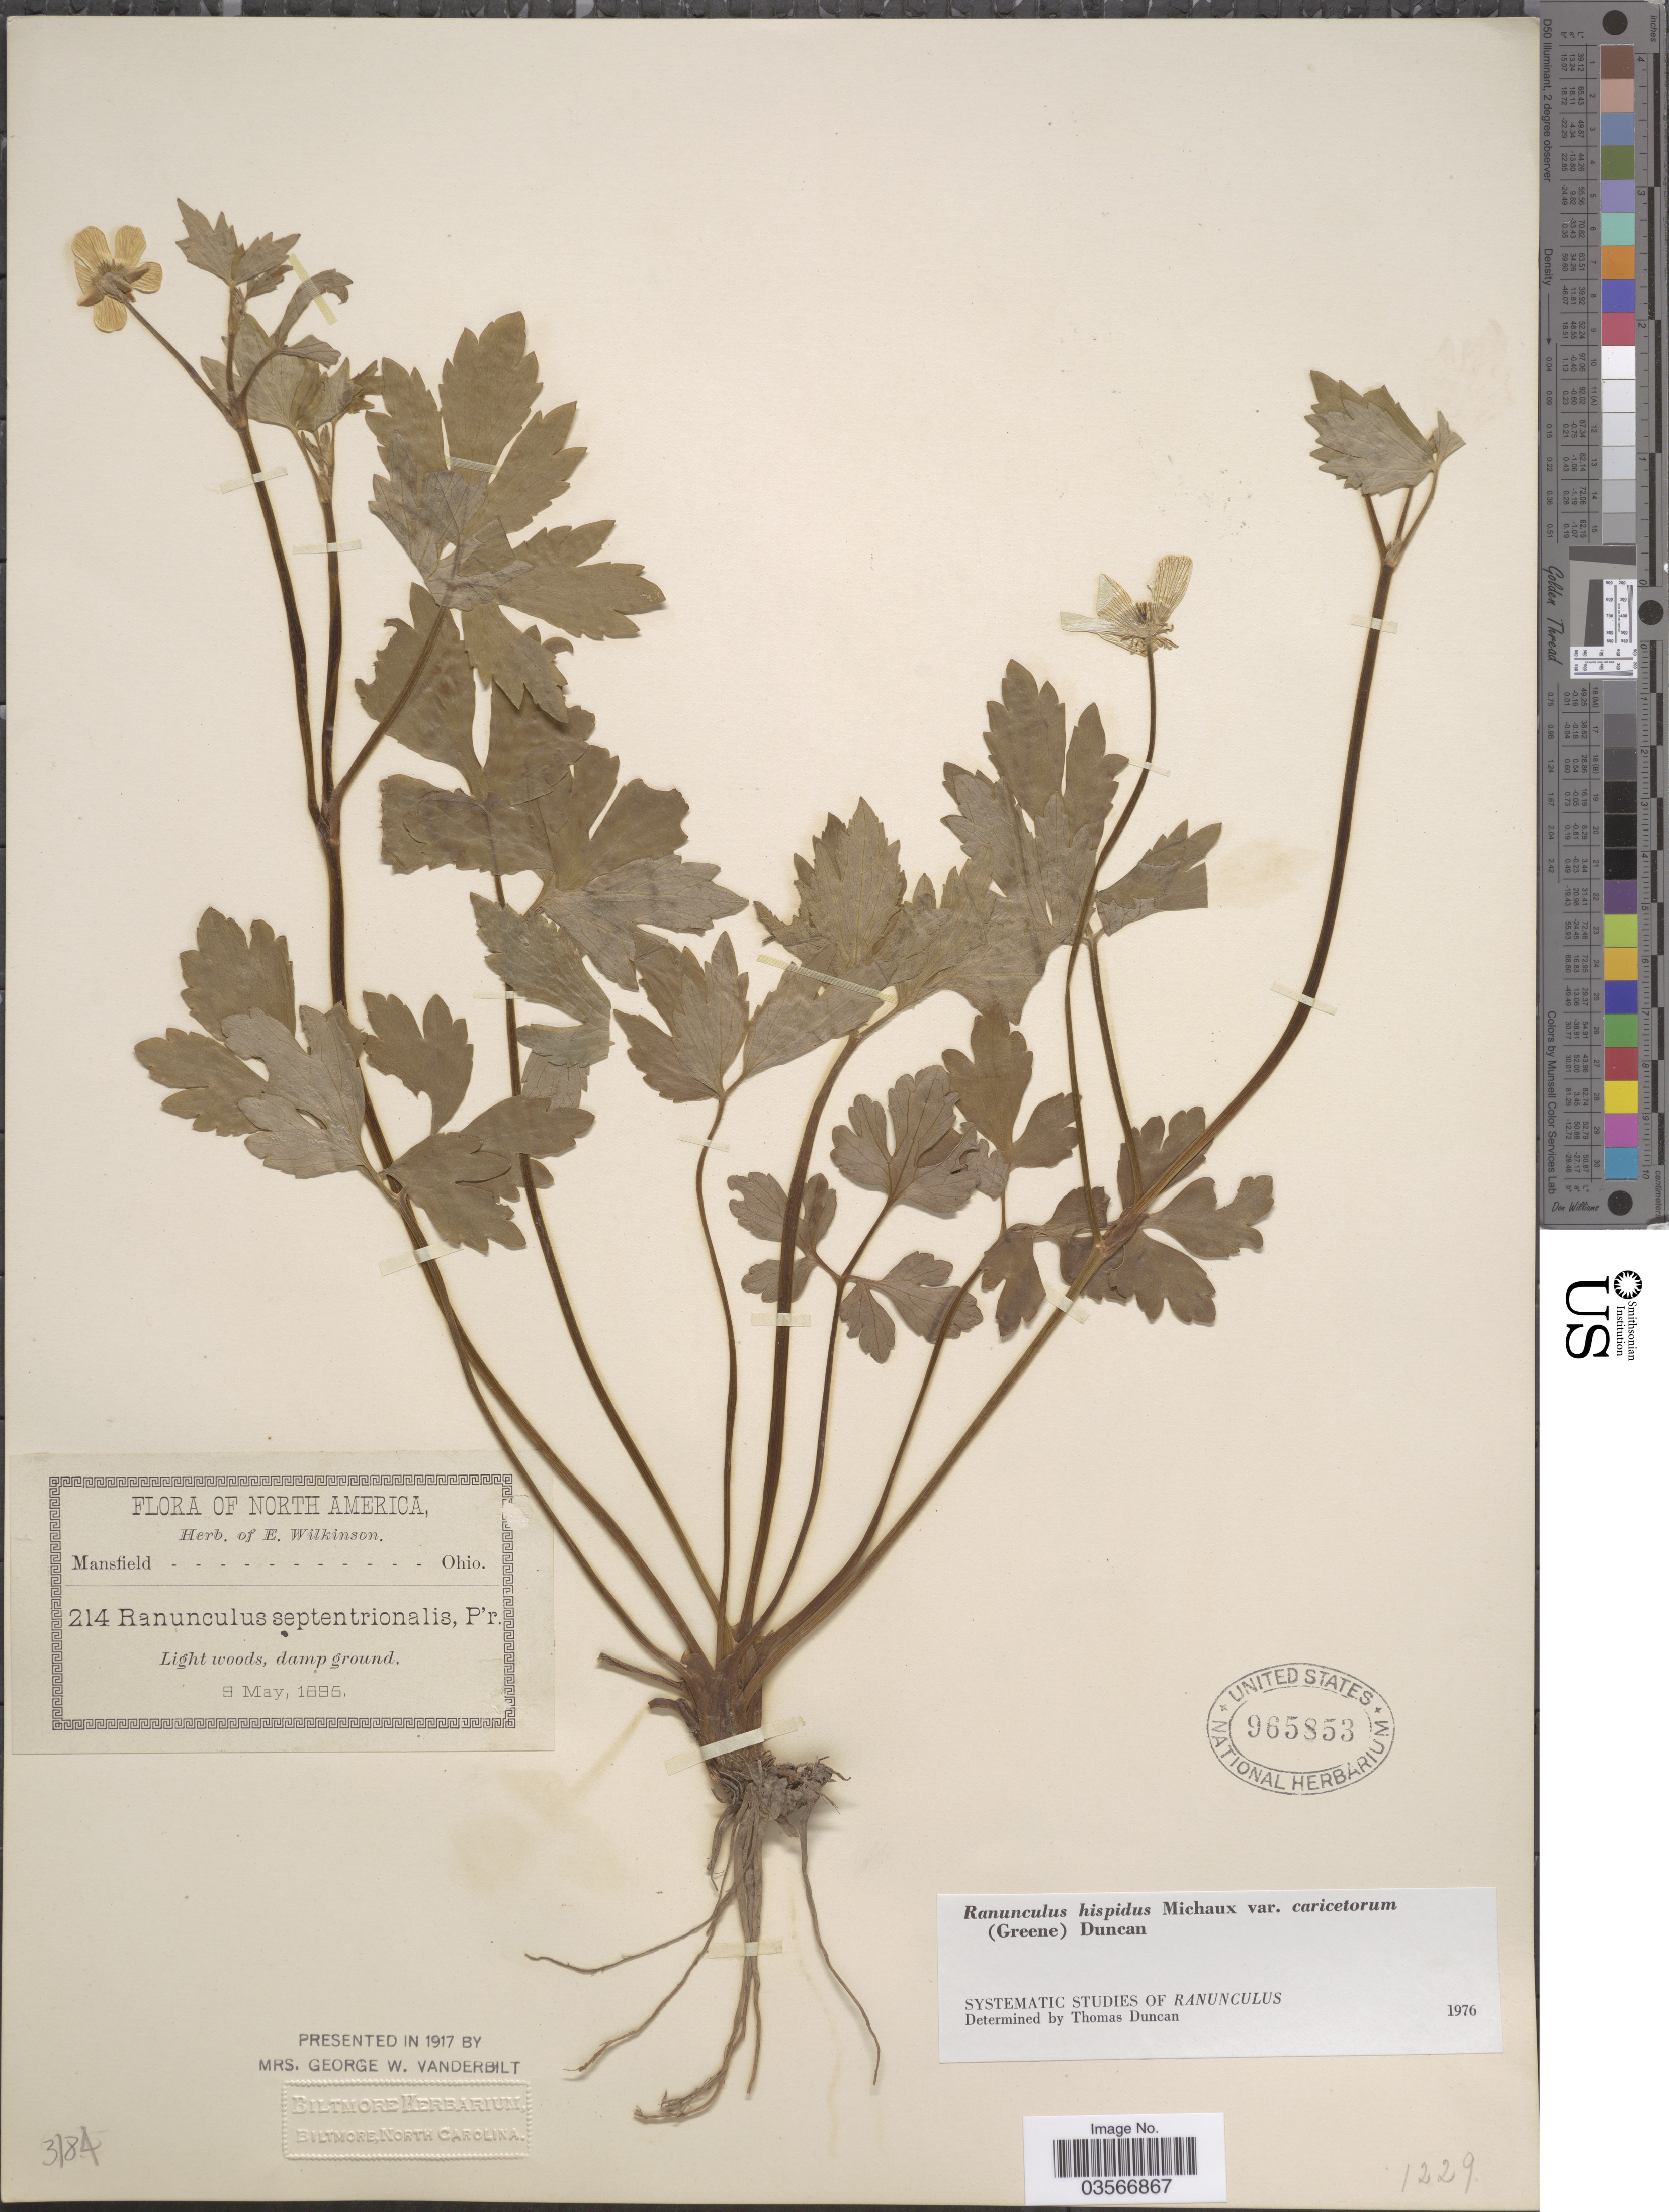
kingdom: Plantae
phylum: Tracheophyta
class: Magnoliopsida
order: Ranunculales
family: Ranunculaceae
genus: Ranunculus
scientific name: Ranunculus hispidus var. caricetorum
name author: Michx.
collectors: ex herb. E. Wilkinson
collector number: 214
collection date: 1895-05-09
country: United States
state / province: Ohio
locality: North America. Mansfield.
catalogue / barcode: US 965853